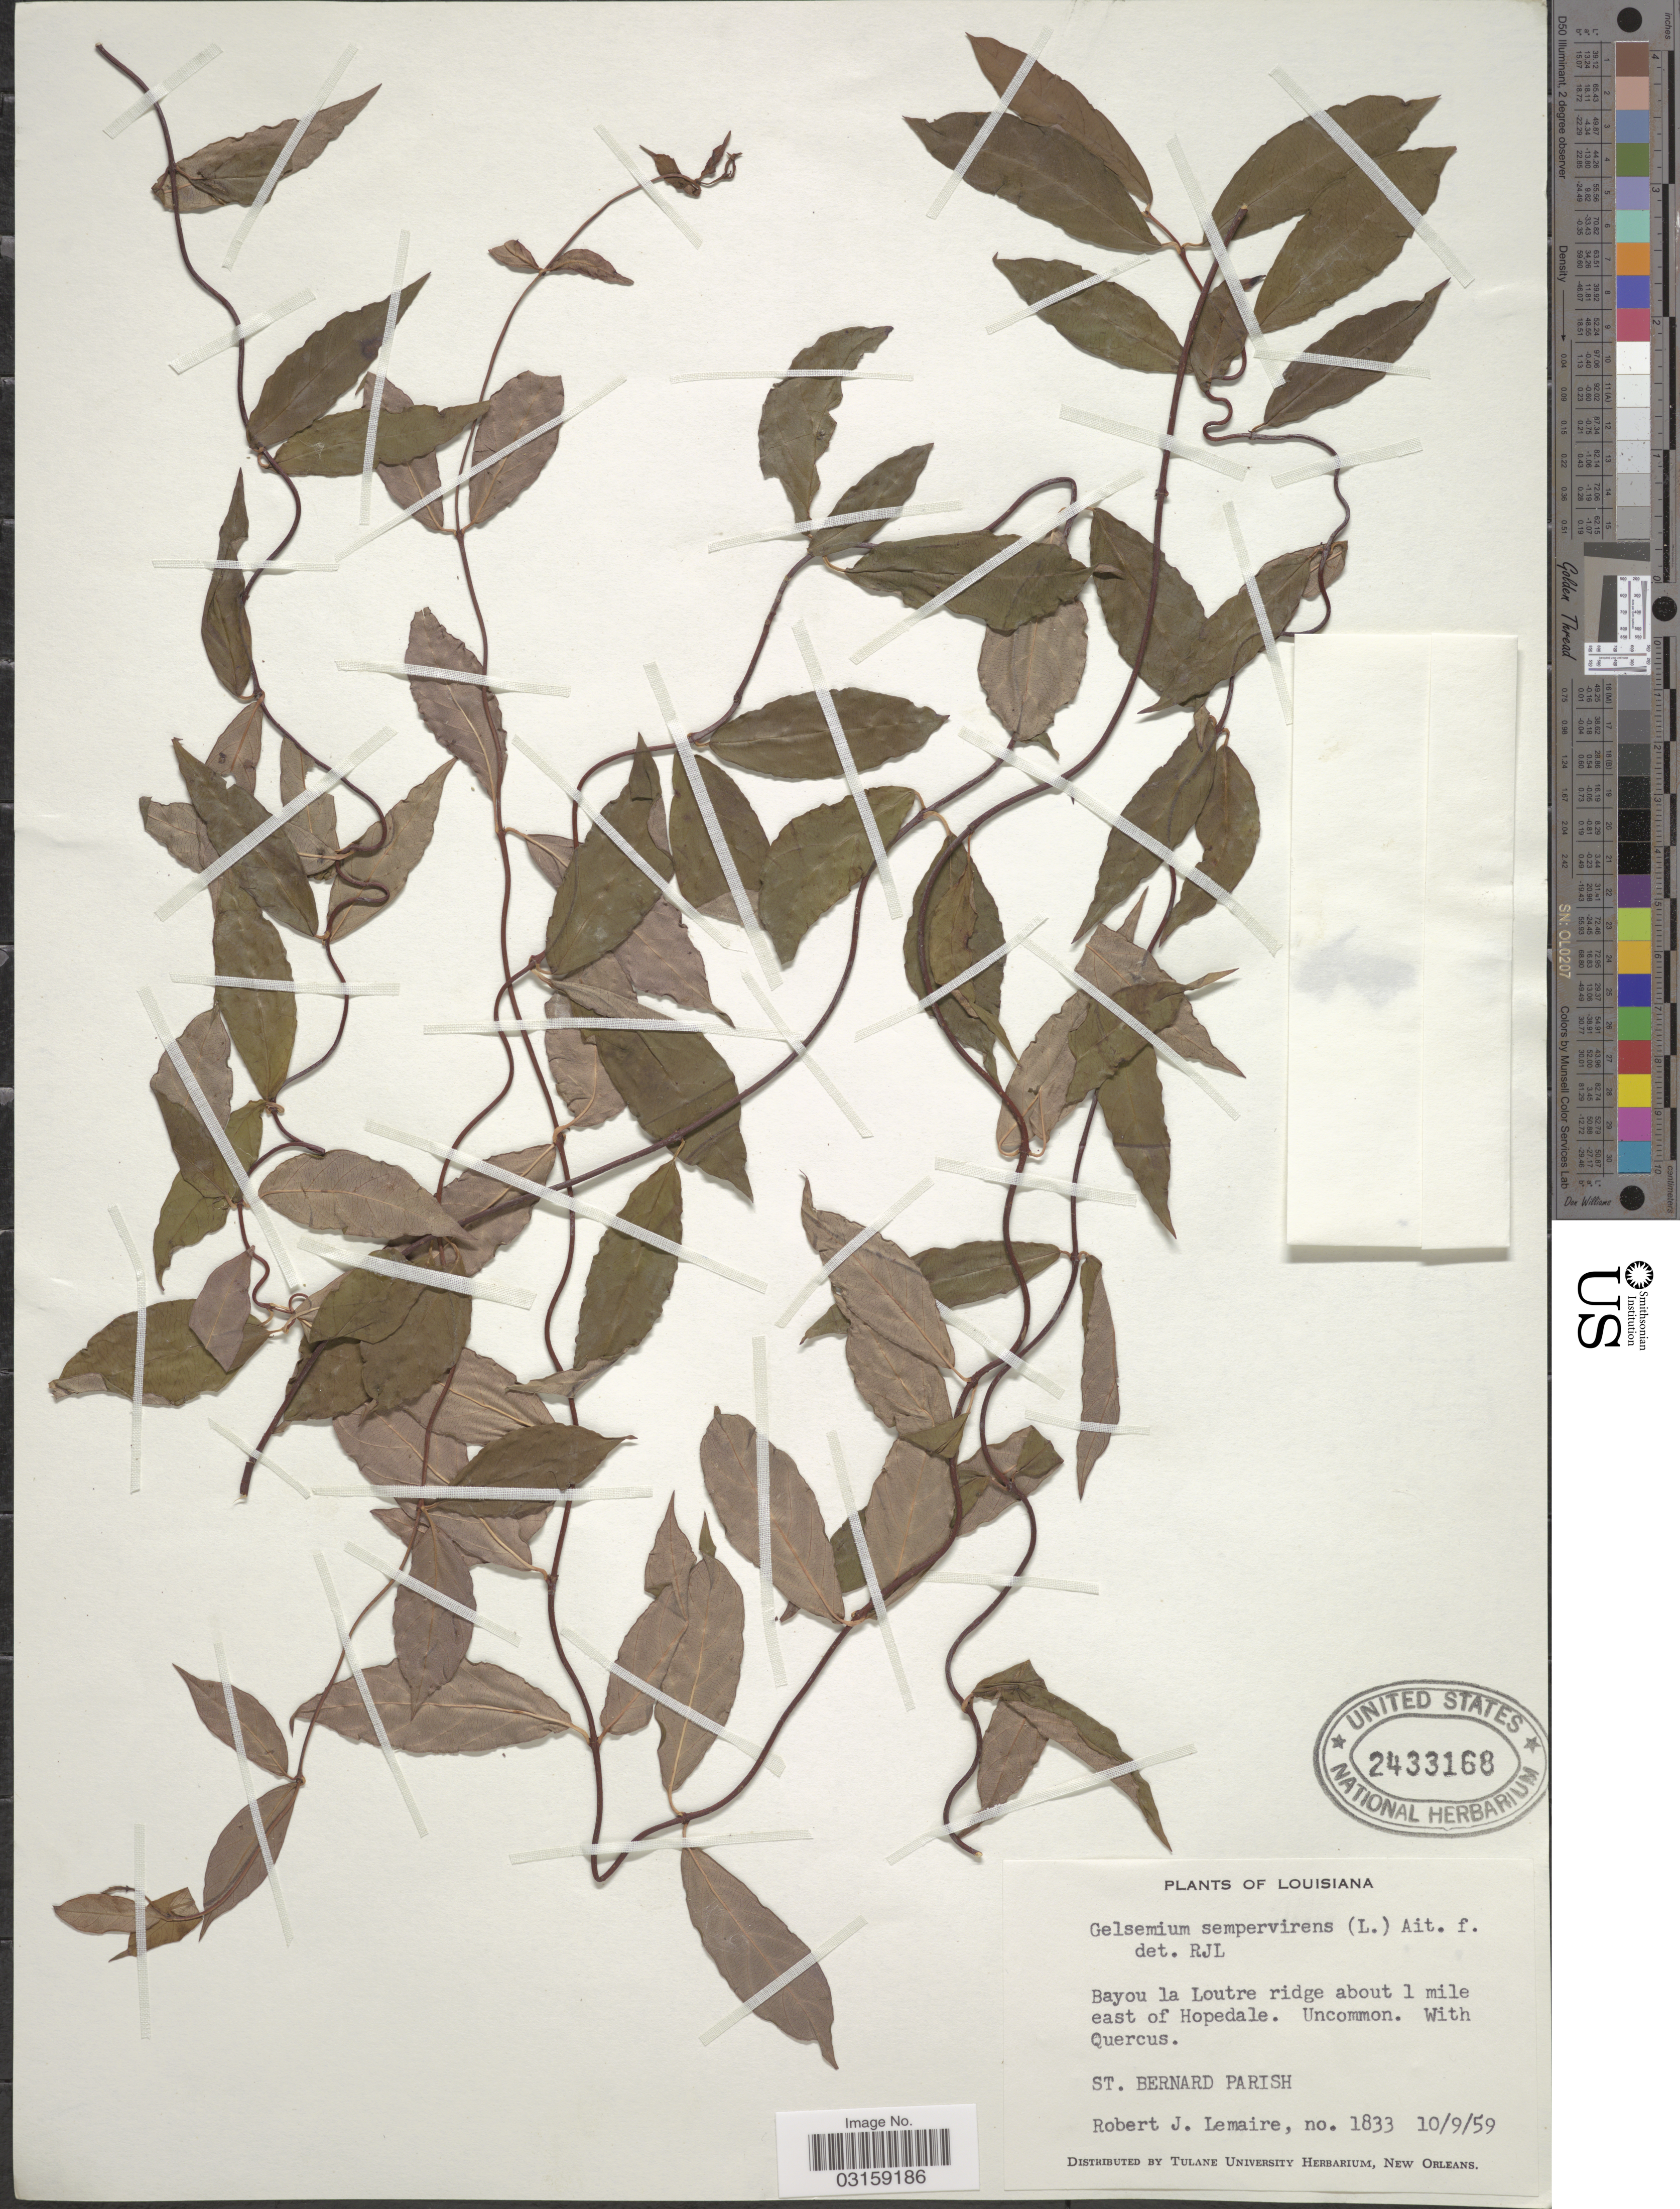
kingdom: Plantae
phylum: Tracheophyta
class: Magnoliopsida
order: Gentianales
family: Gelsemiaceae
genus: Gelsemium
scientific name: Gelsemium sempervirens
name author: (L.) J. St.-Hil.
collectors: R. J. Lemaire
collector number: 1833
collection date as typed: Transcribed d/m/y: 9/10/59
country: United States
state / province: Louisiana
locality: Beyou la Loutre ridge about 1 mile east of Hopedale. St. Bernard Parish.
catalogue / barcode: US 2433168